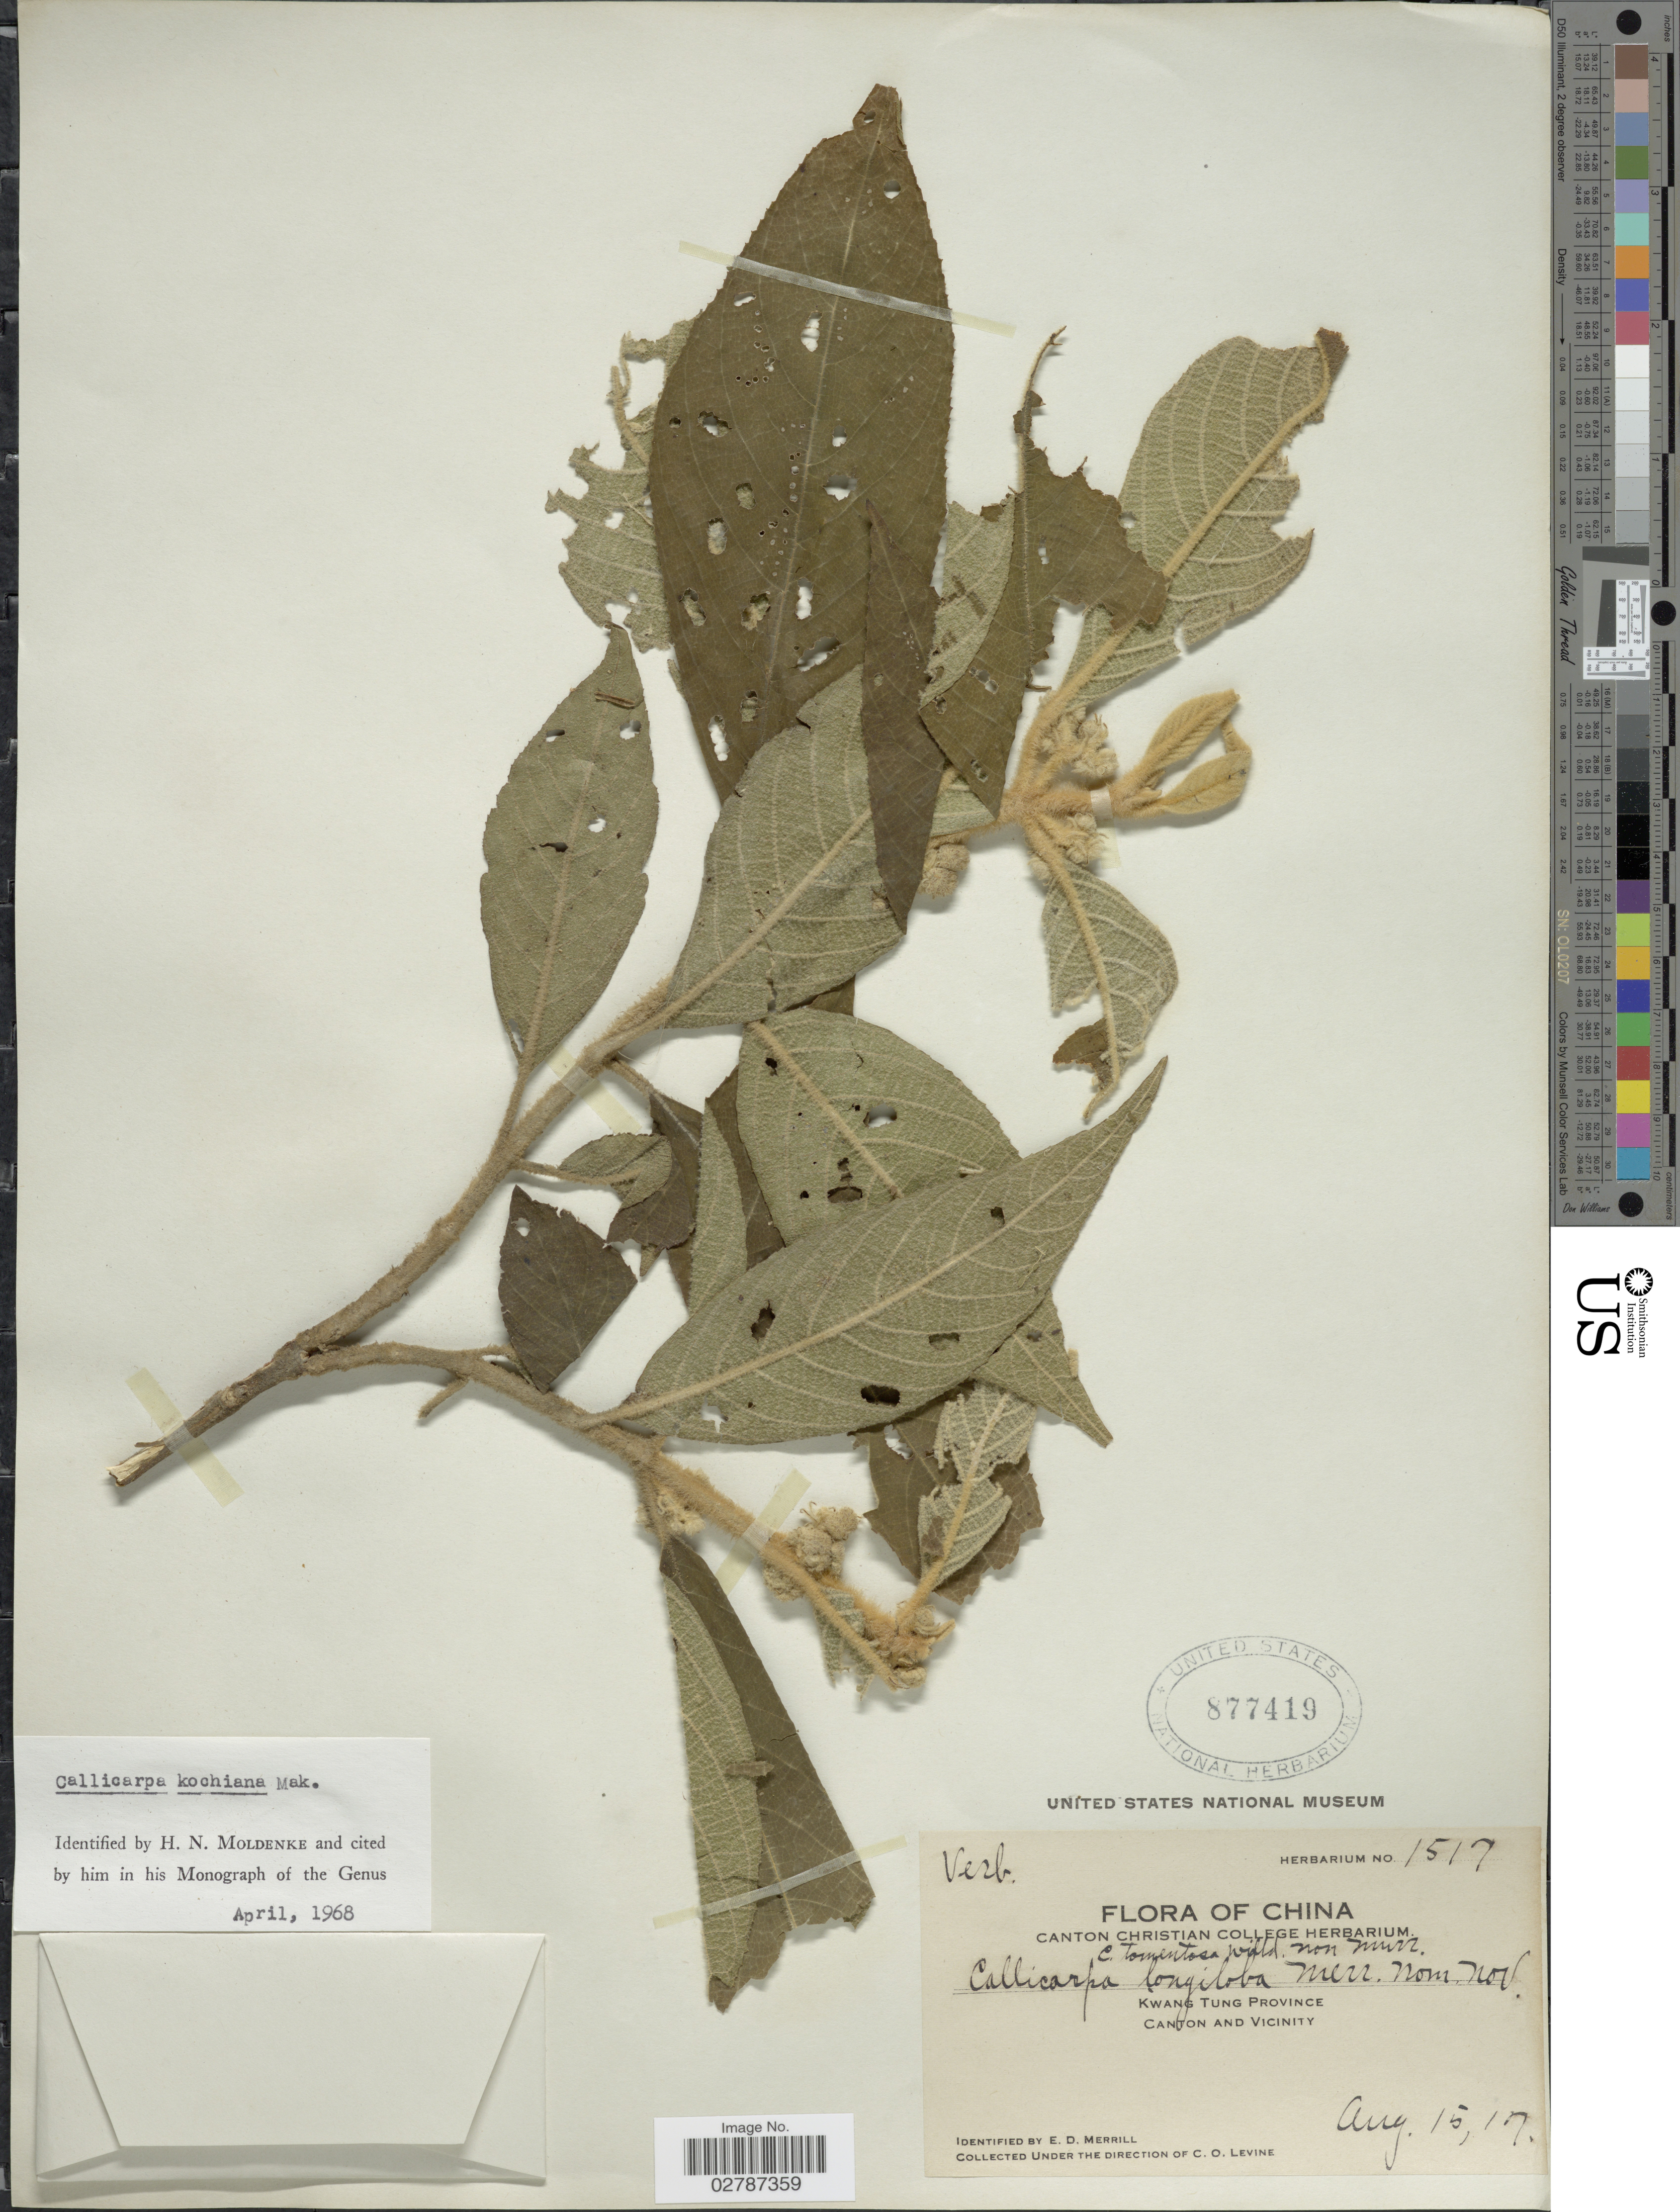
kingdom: Plantae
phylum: Tracheophyta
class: Magnoliopsida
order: Lamiales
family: Lamiaceae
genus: Callicarpa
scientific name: Callicarpa kochiana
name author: Makino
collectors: C. O. Levine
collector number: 1517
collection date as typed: Transcribed d/m/y: 15/8/7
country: China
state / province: Guangdong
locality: Kwang Tung Province. Canton and Vicinity.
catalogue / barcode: US 877419